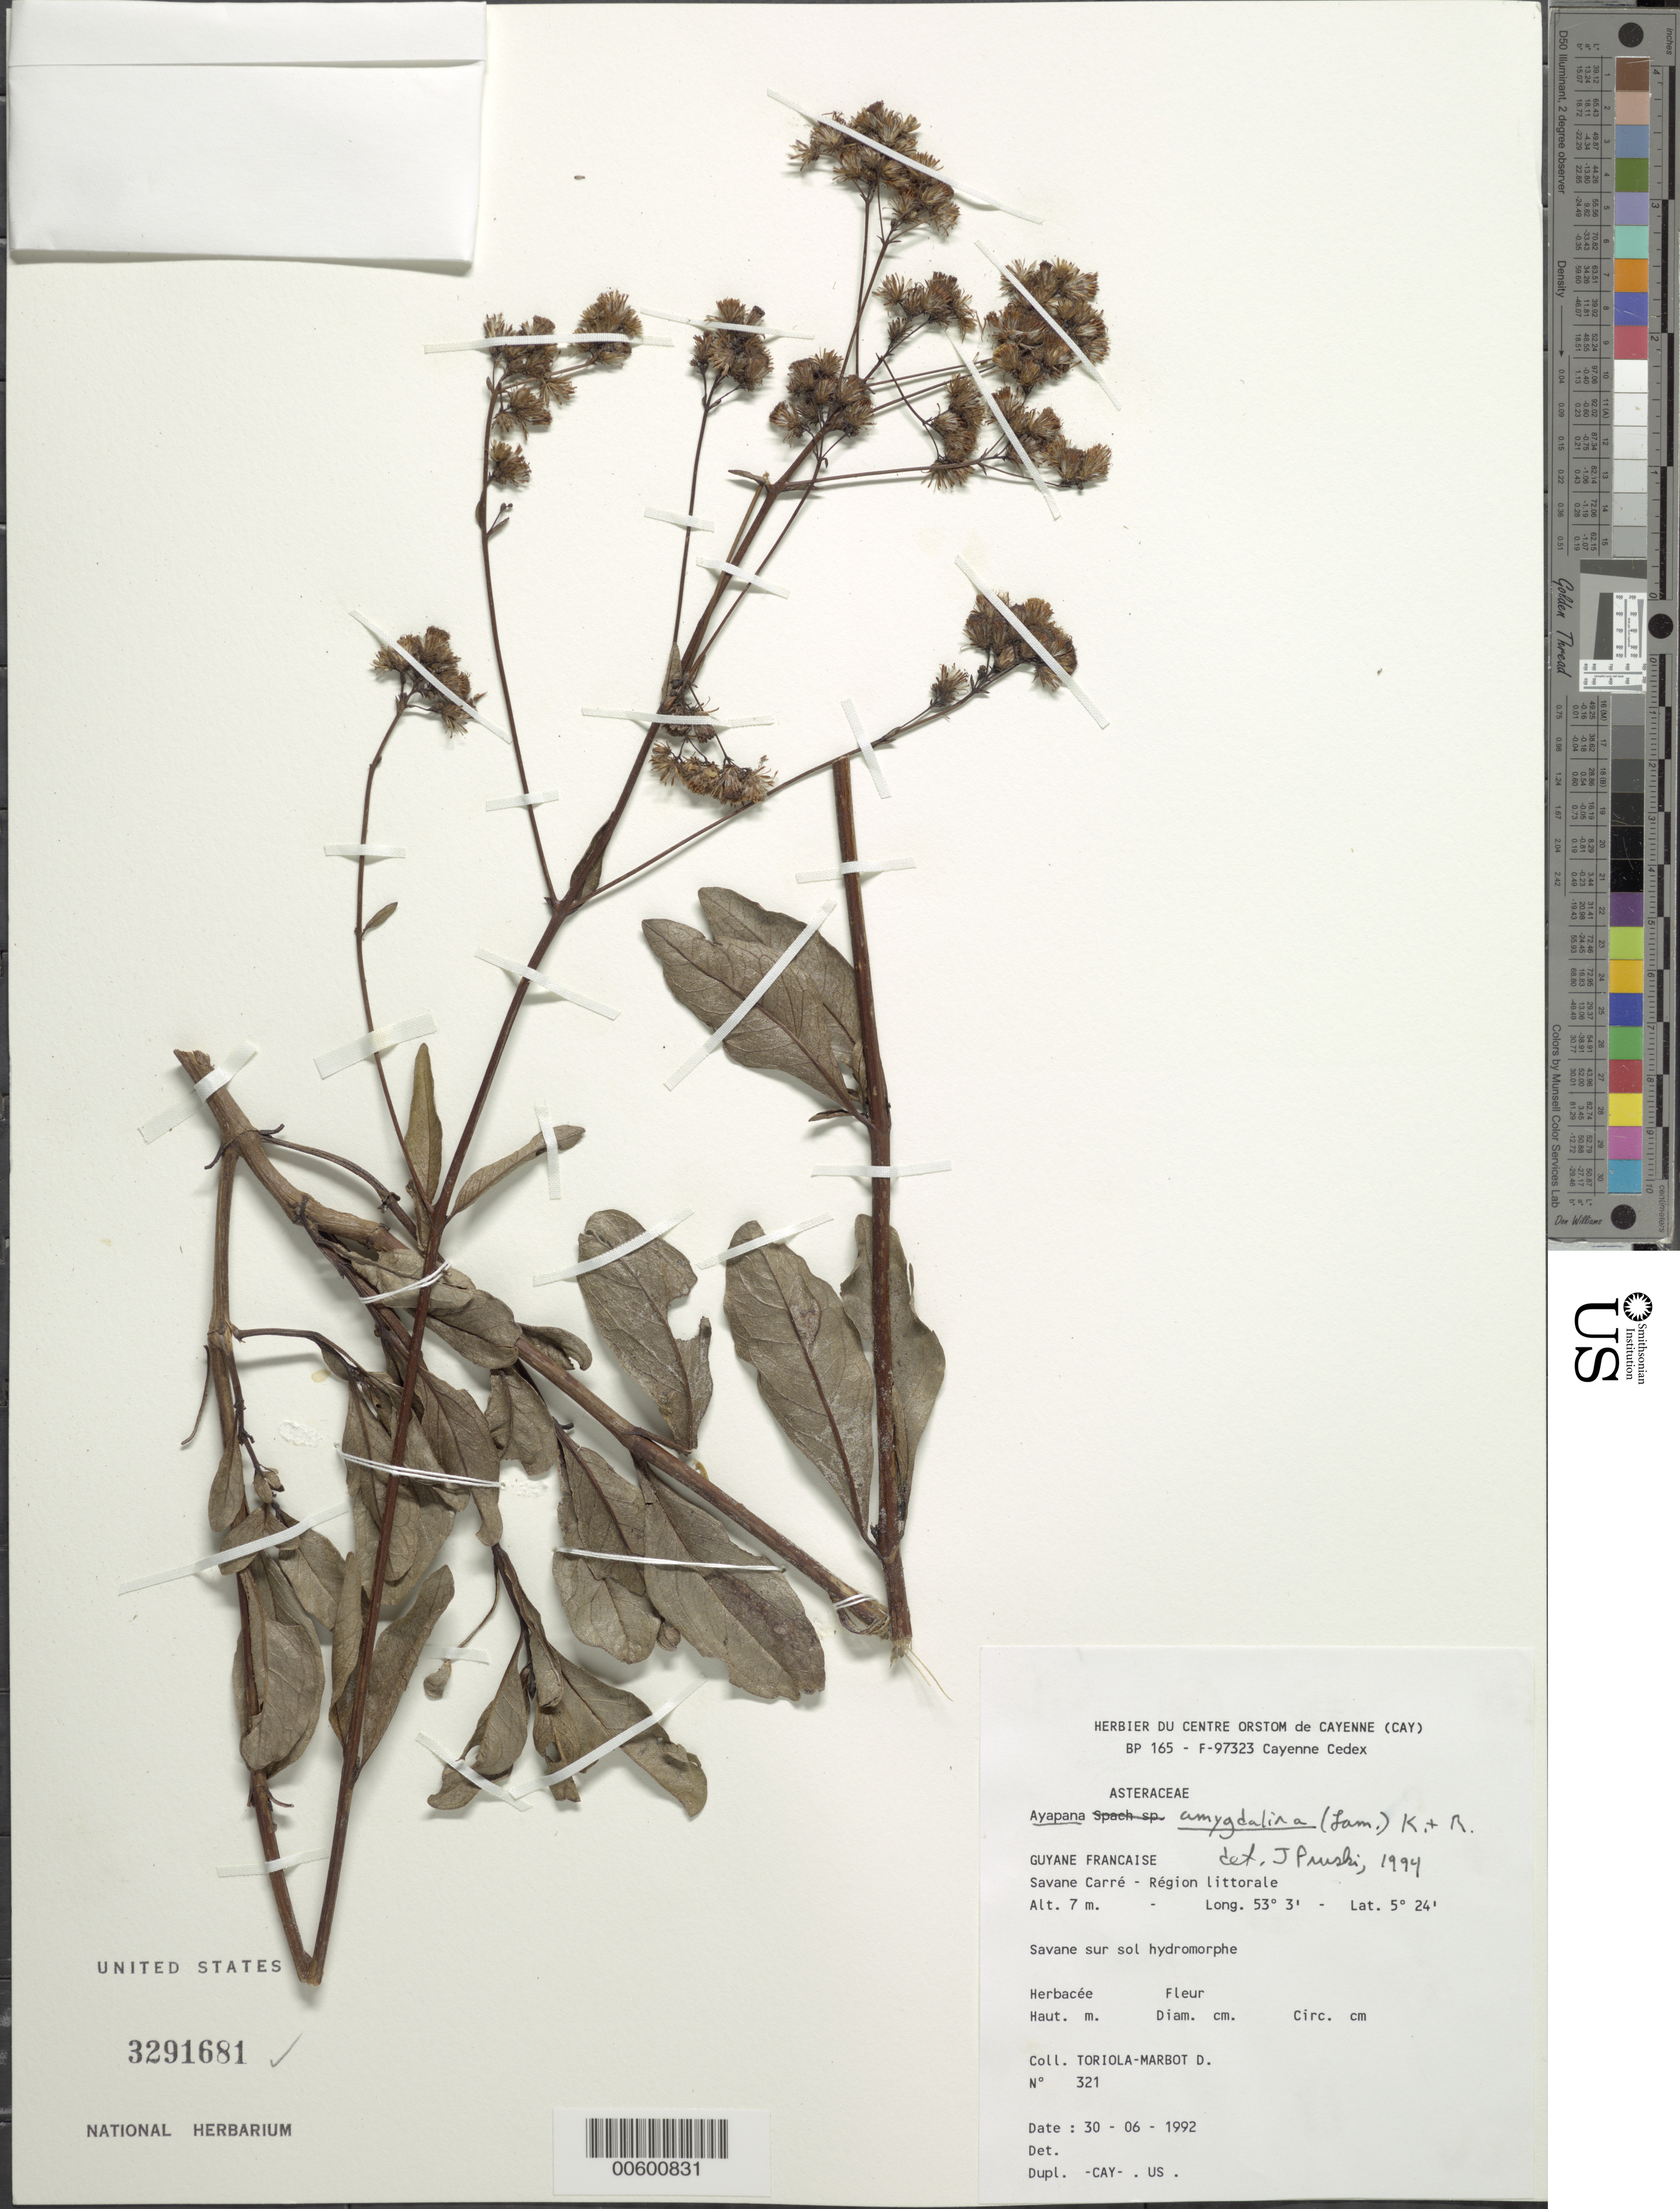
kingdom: Plantae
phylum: Tracheophyta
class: Magnoliopsida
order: Asterales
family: Asteraceae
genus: Ayapana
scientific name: Ayapana amygdalina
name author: (Lam.) R.M. King & H. Rob.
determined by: Pruski, J. F.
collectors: D. Toriola-Marbot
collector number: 321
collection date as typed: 30-Jun-92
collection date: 1992-06-30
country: French Guiana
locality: Savane Carré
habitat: Savane sur sol hydromorphe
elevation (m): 7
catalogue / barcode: US 3291681